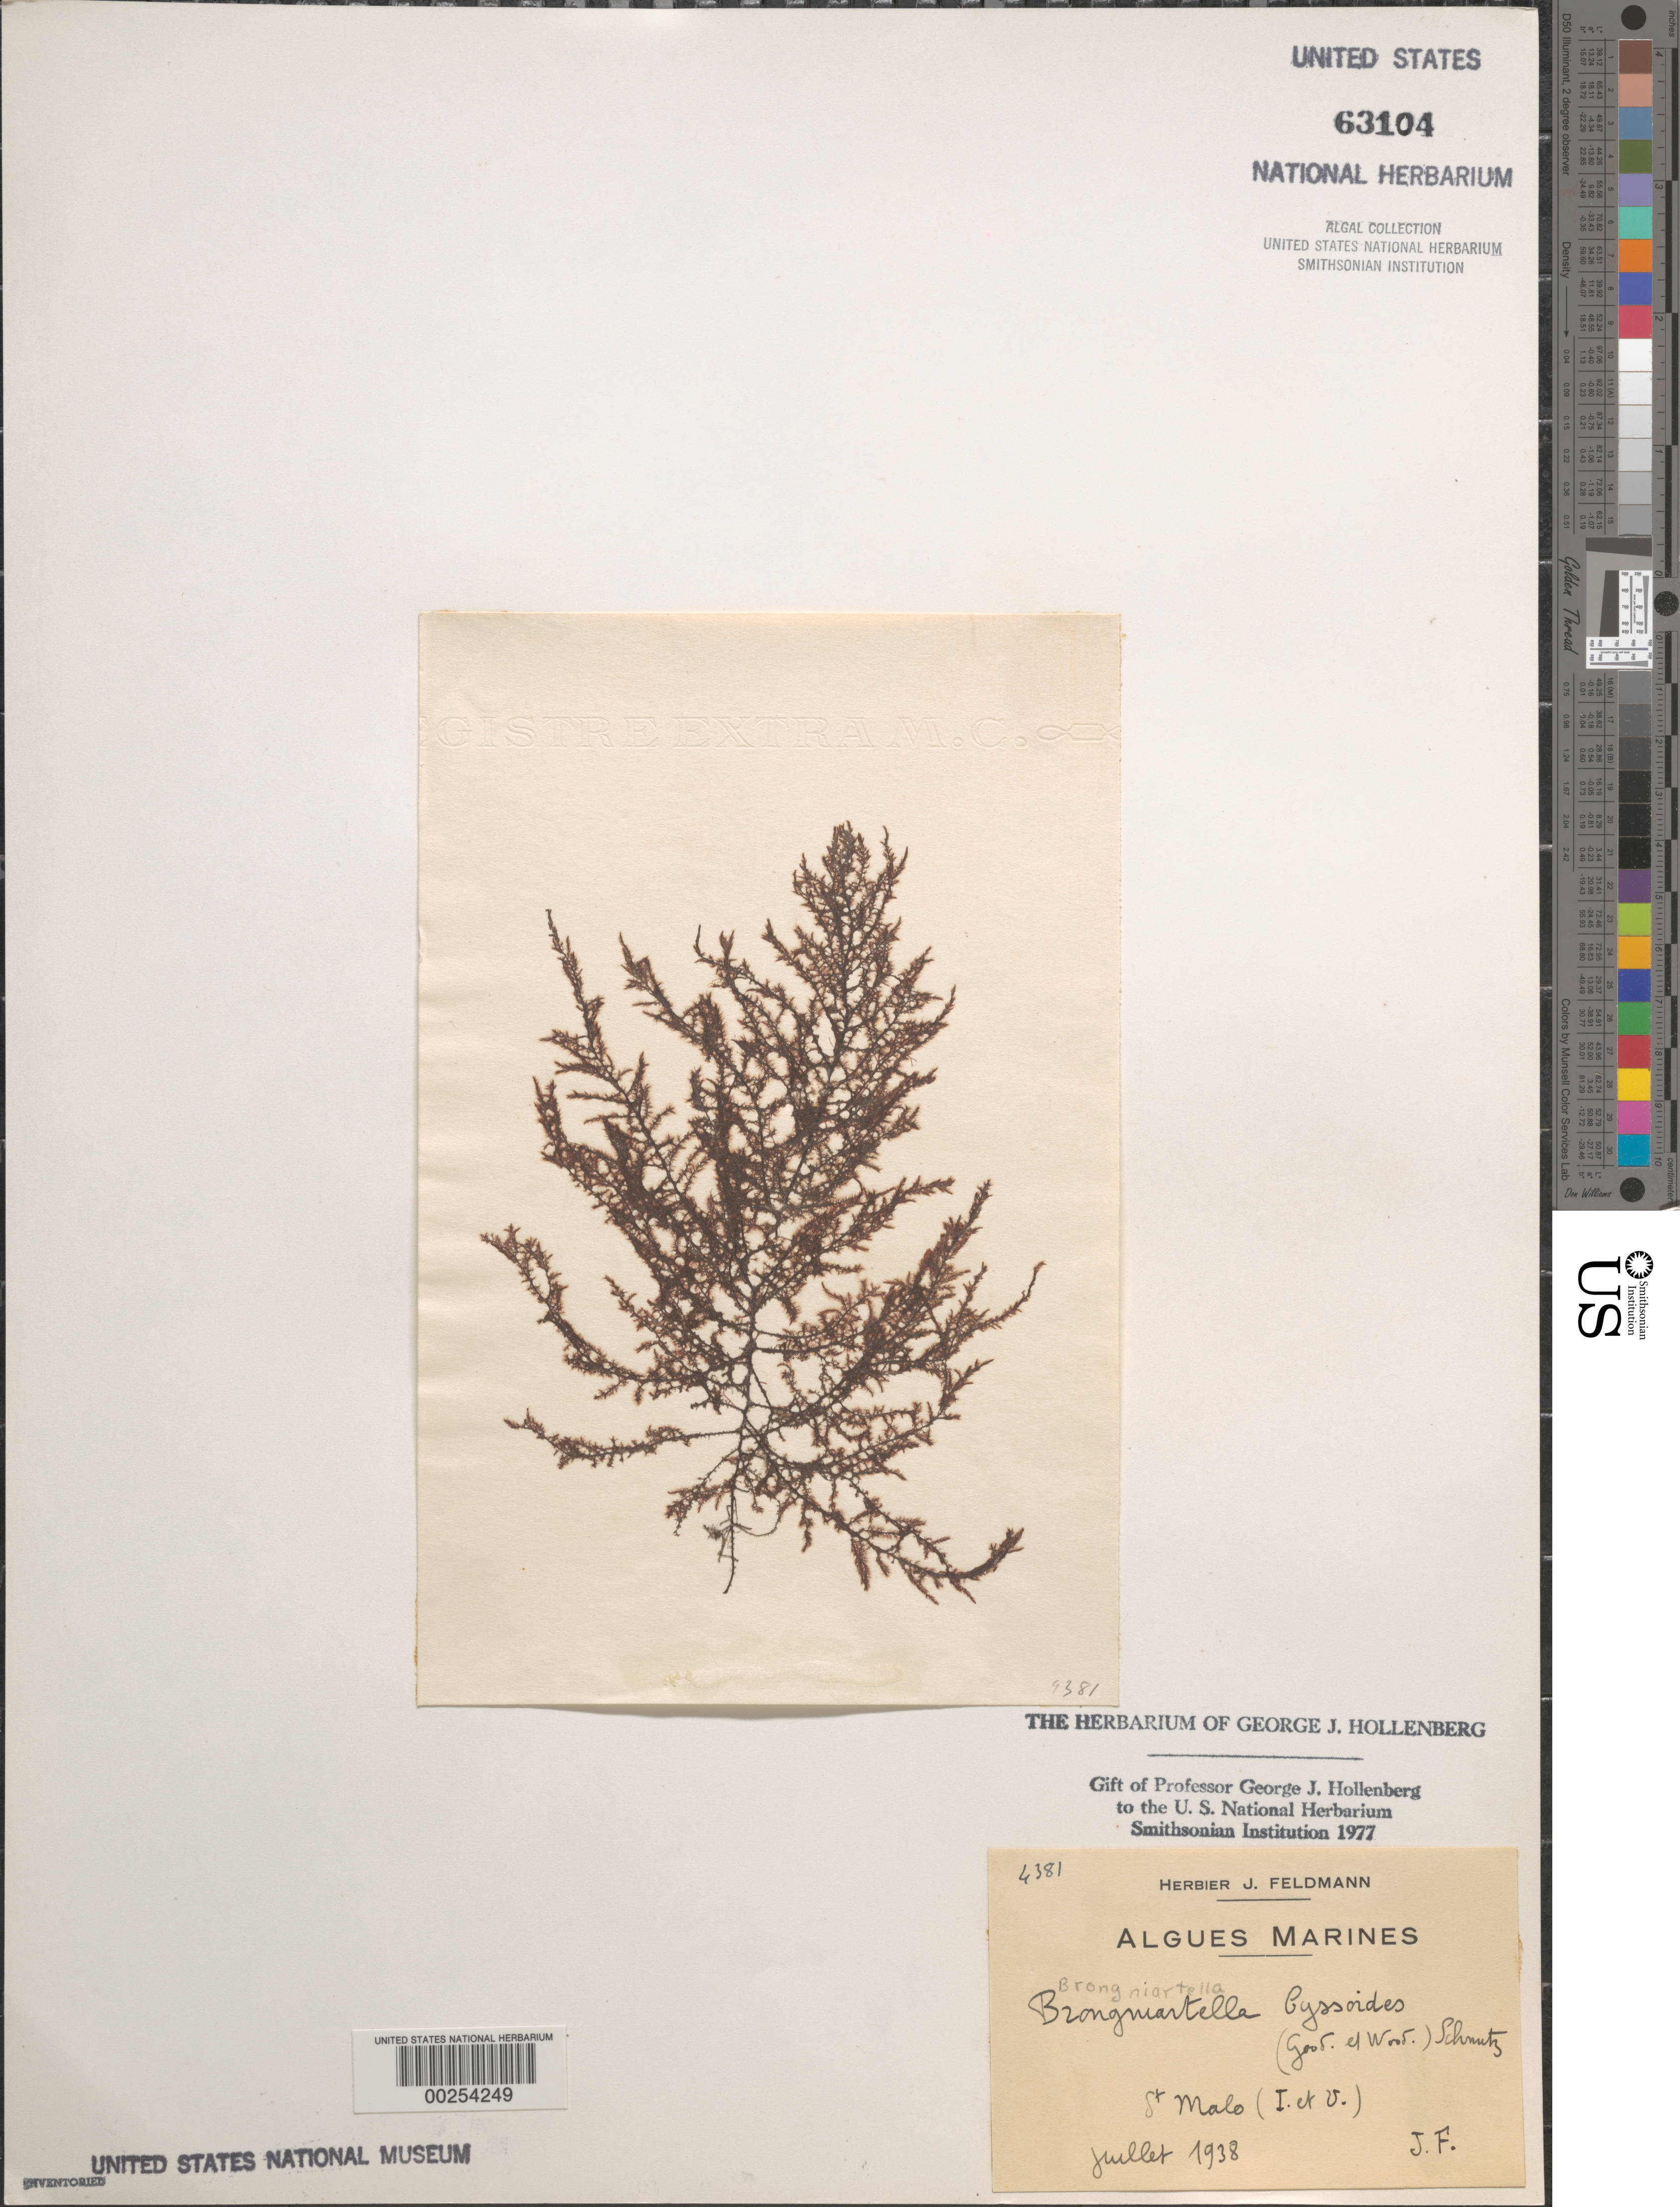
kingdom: Plantae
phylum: Rhodophyta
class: Florideophyceae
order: Ceramiales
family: Rhodomelaceae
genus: Brongniartella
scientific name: Brongniartella byssoides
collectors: J. Feldmann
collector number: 4381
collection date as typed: Jul 1938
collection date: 1938-07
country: France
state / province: Bretagne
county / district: Ille-et-Vilaine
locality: St. Malo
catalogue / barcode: US 63104